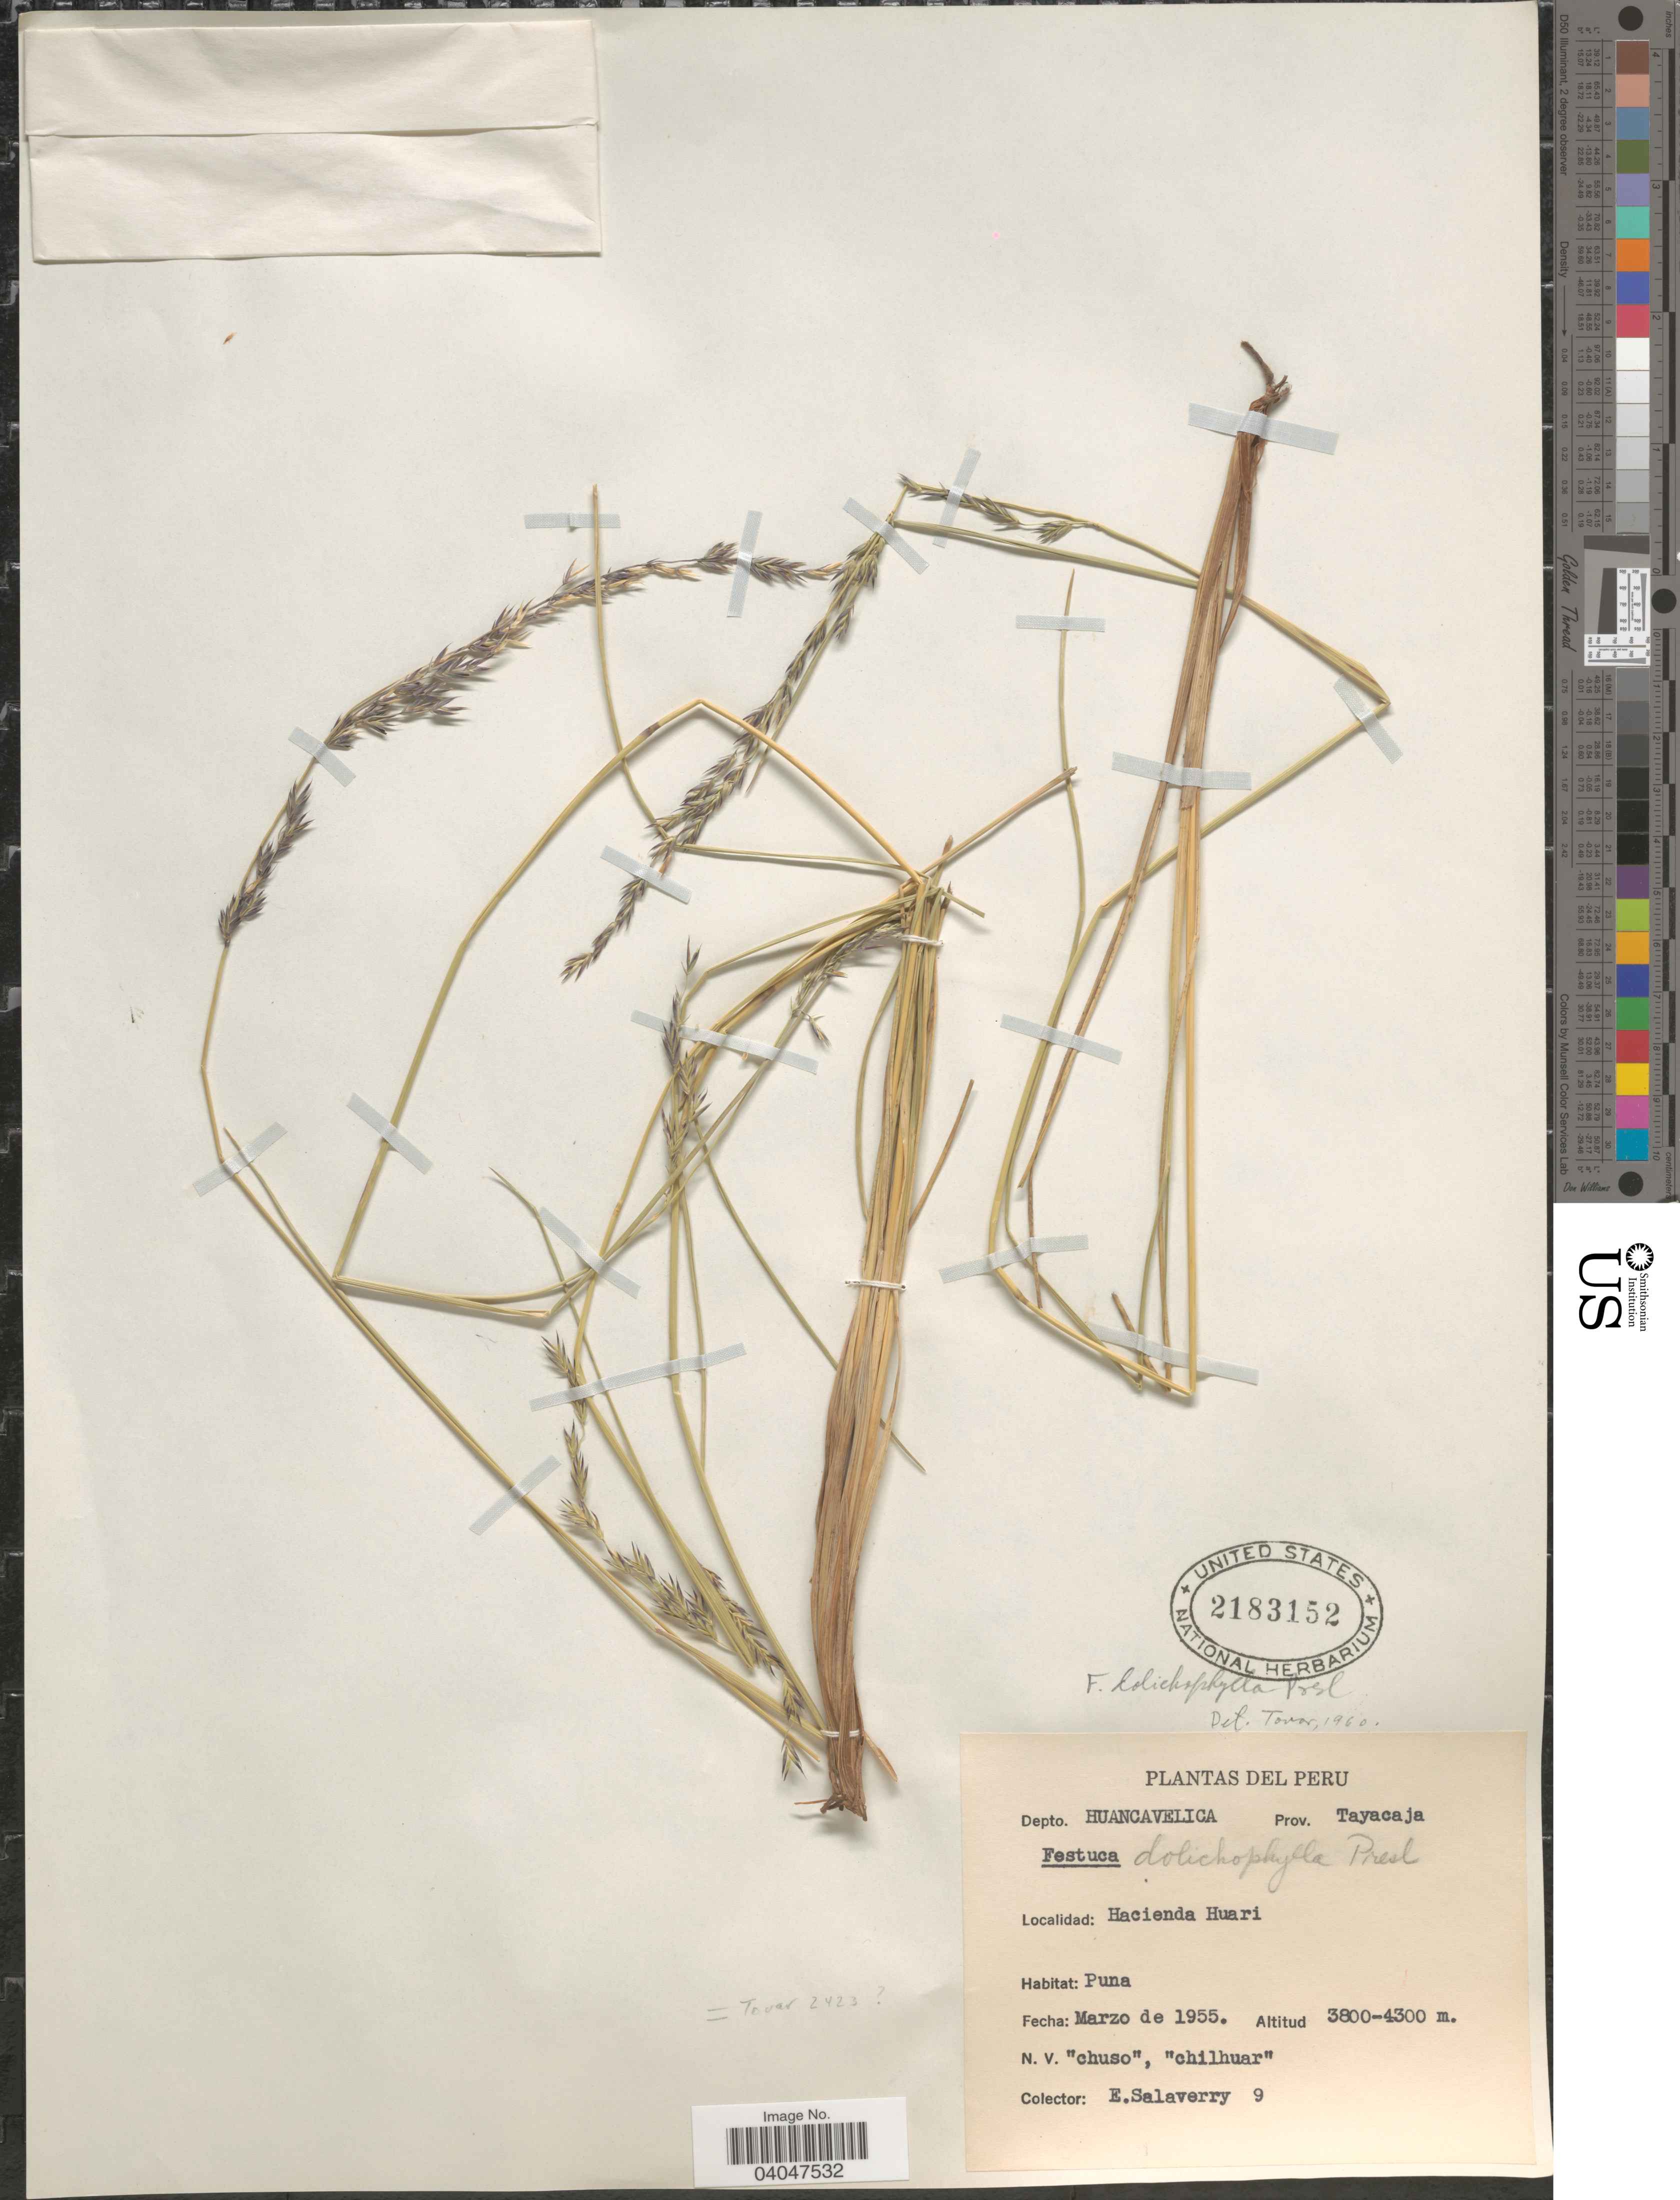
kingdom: Plantae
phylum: Tracheophyta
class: Liliopsida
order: Poales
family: Poaceae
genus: Festuca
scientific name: Festuca dolichophylla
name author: J. Presl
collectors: E. Salaverry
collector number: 9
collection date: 1955-03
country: Peru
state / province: Huancavelica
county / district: Tayacaja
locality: Depto. Huancavelica. Prov. Tayacaja. Hacienda Huari.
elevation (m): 3800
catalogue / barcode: US 2183152